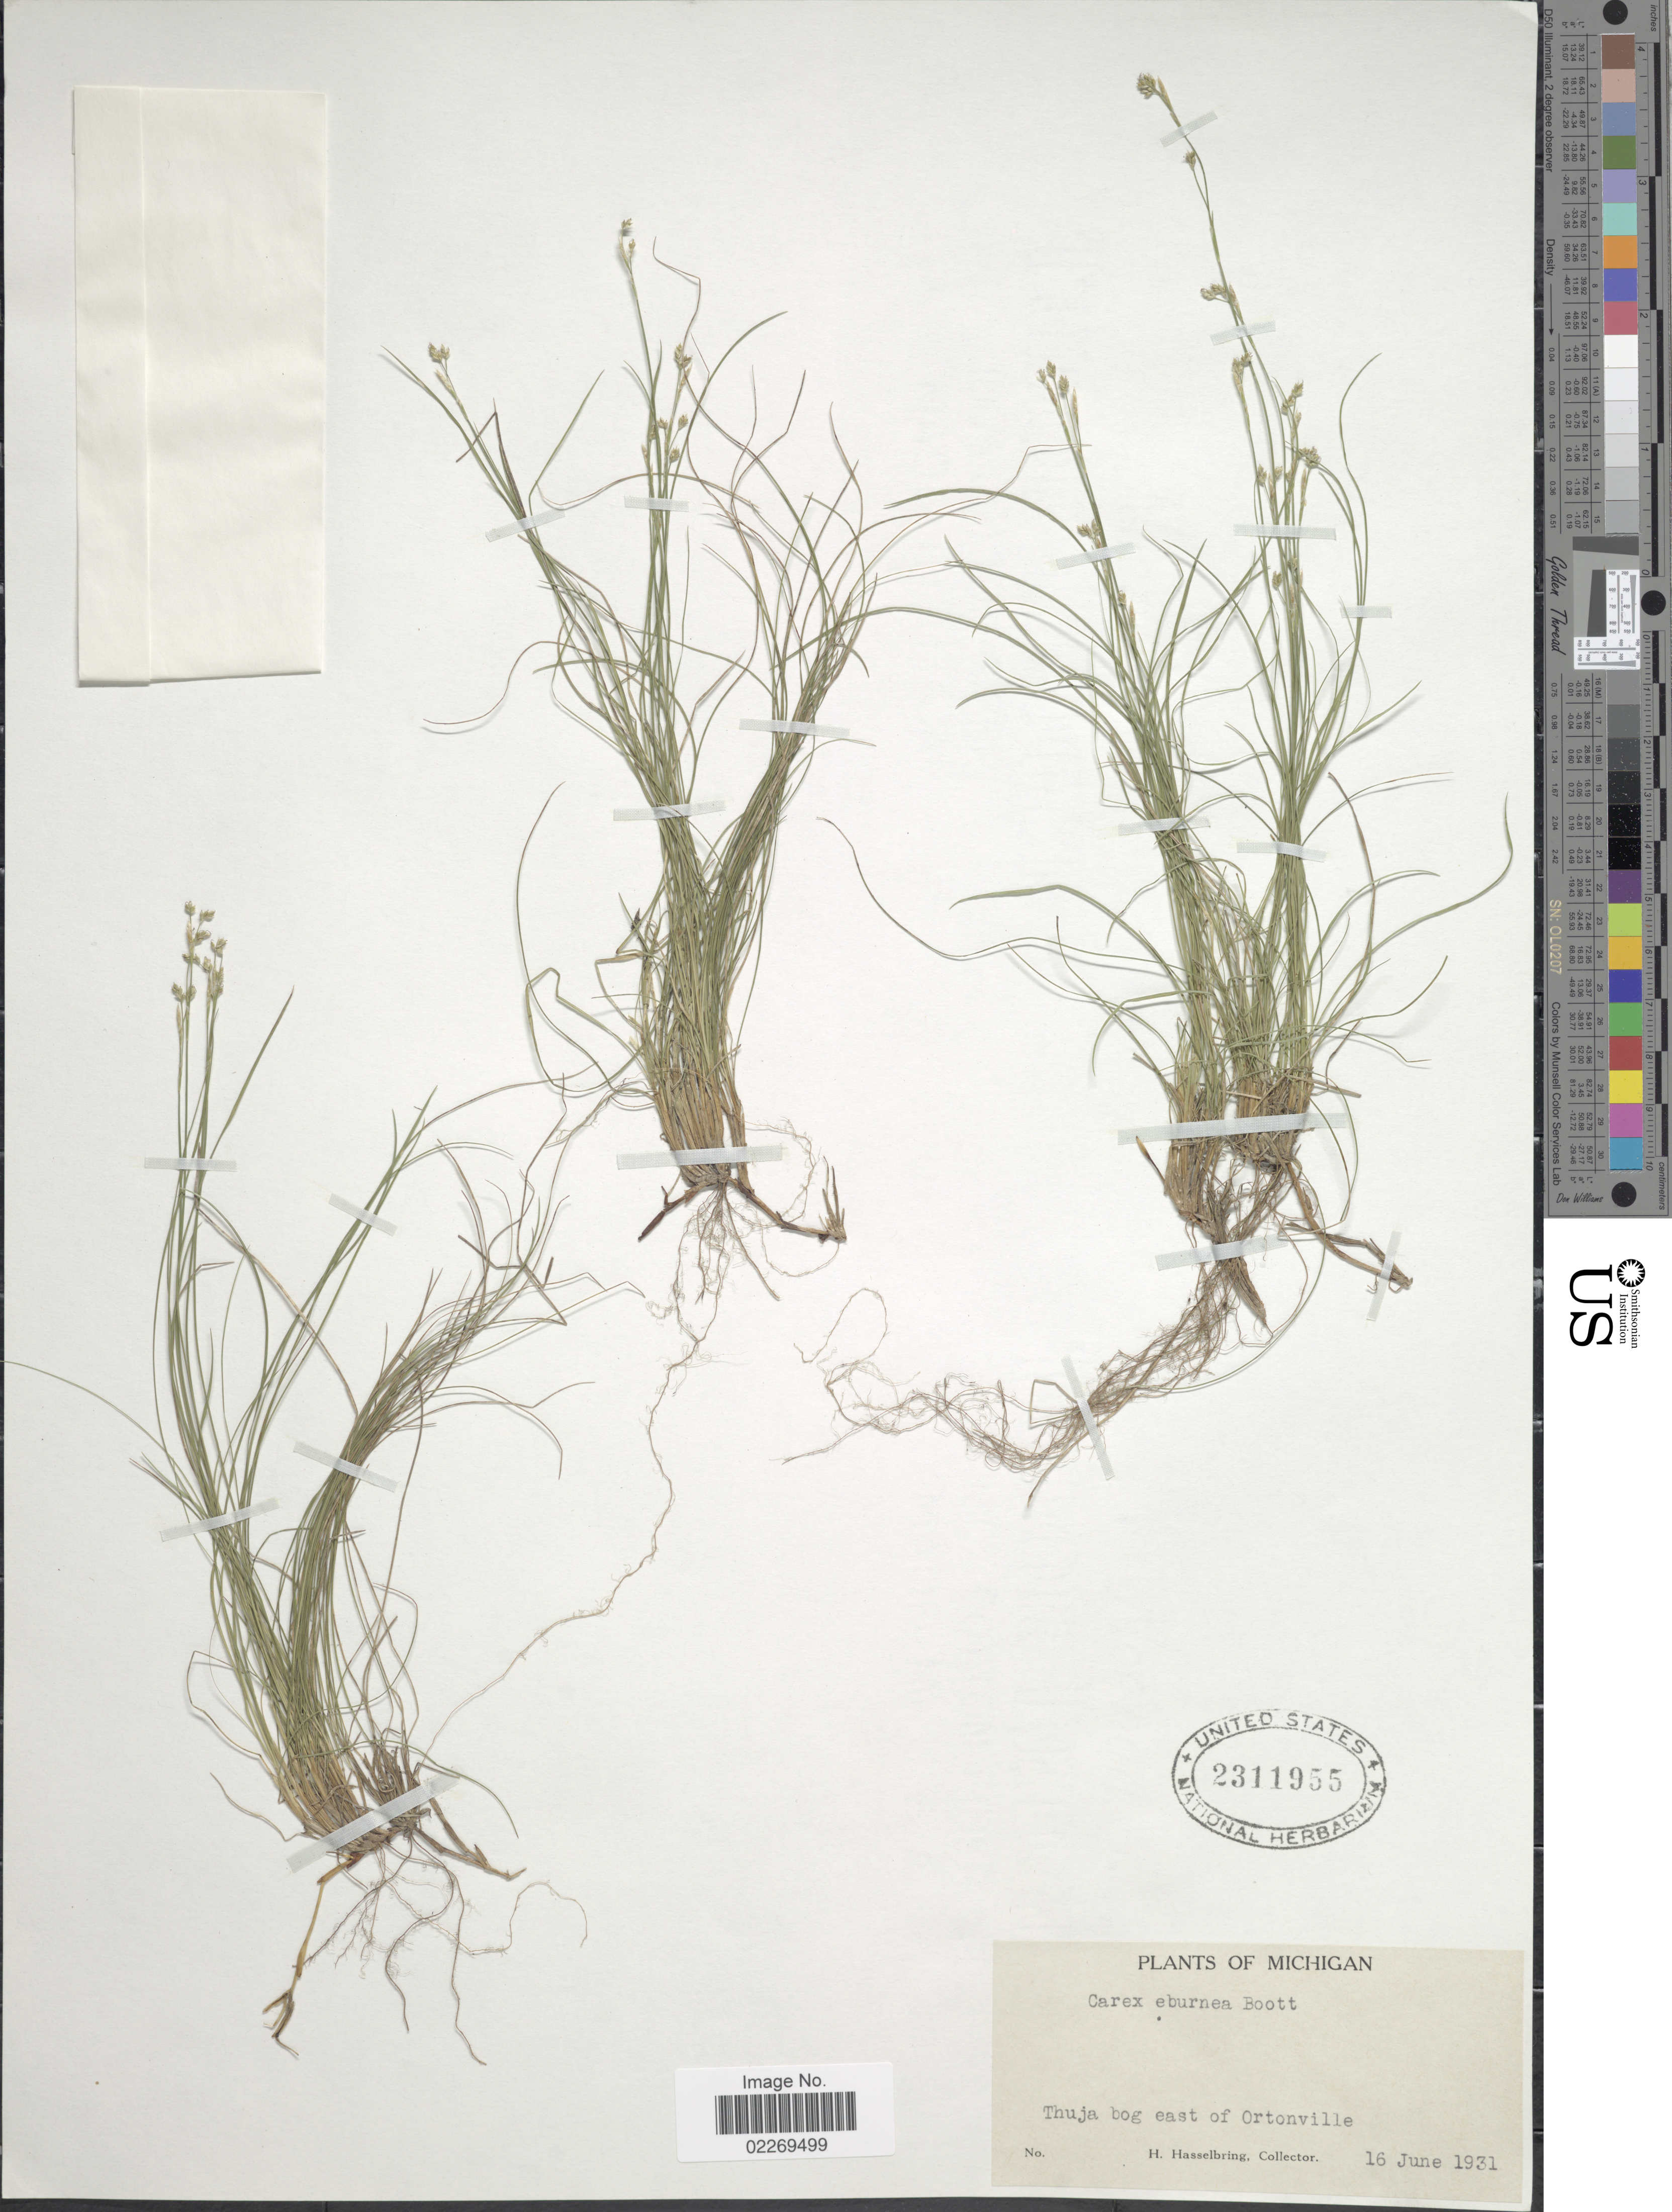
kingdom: Plantae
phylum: Tracheophyta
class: Liliopsida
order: Poales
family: Cyperaceae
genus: Carex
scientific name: Carex eburnea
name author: Boott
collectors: H. Hasselbring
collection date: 1931-06-16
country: United States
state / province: Michigan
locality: Thuja bog east of Ortonville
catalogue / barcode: US 2311955